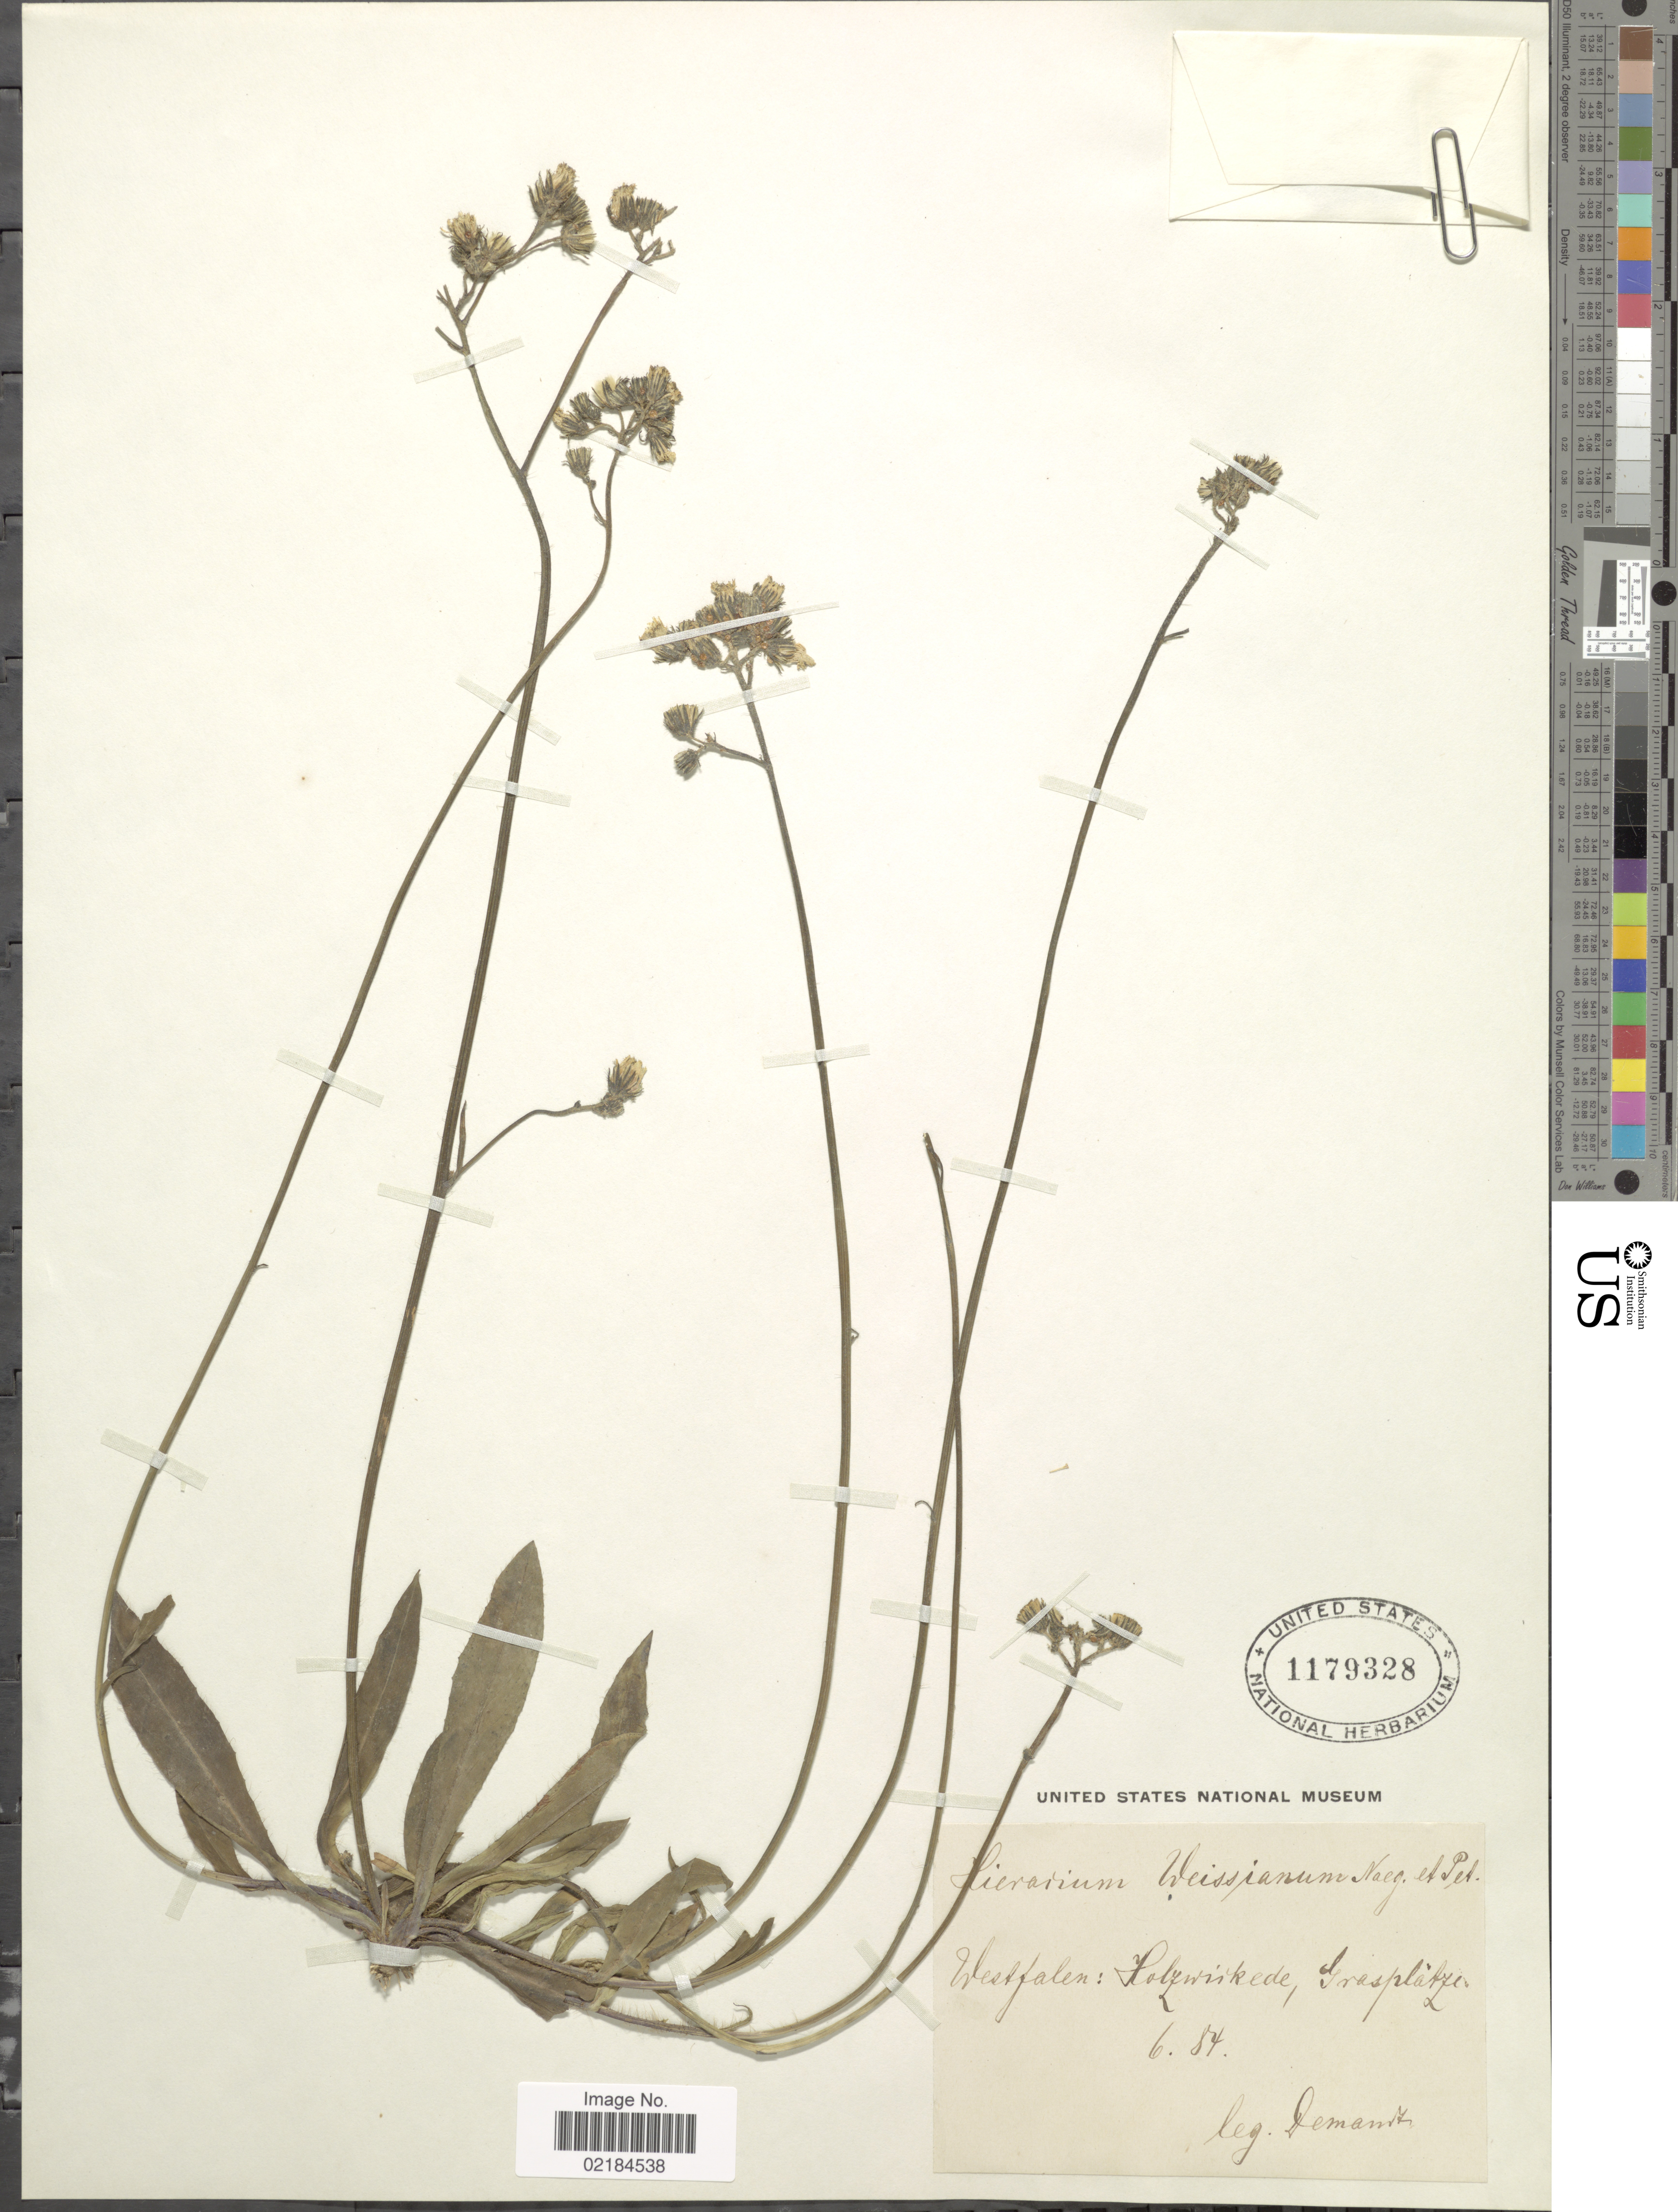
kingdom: Plantae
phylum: Tracheophyta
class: Magnoliopsida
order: Asterales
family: Asteraceae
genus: Hieracium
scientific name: Hieracium sp.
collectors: -. Demandt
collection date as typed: Transcribed d/m/y: /6/84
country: Germany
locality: Westphalia: Holzwickede, Grasplafen [interpreted]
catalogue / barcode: US 1179328